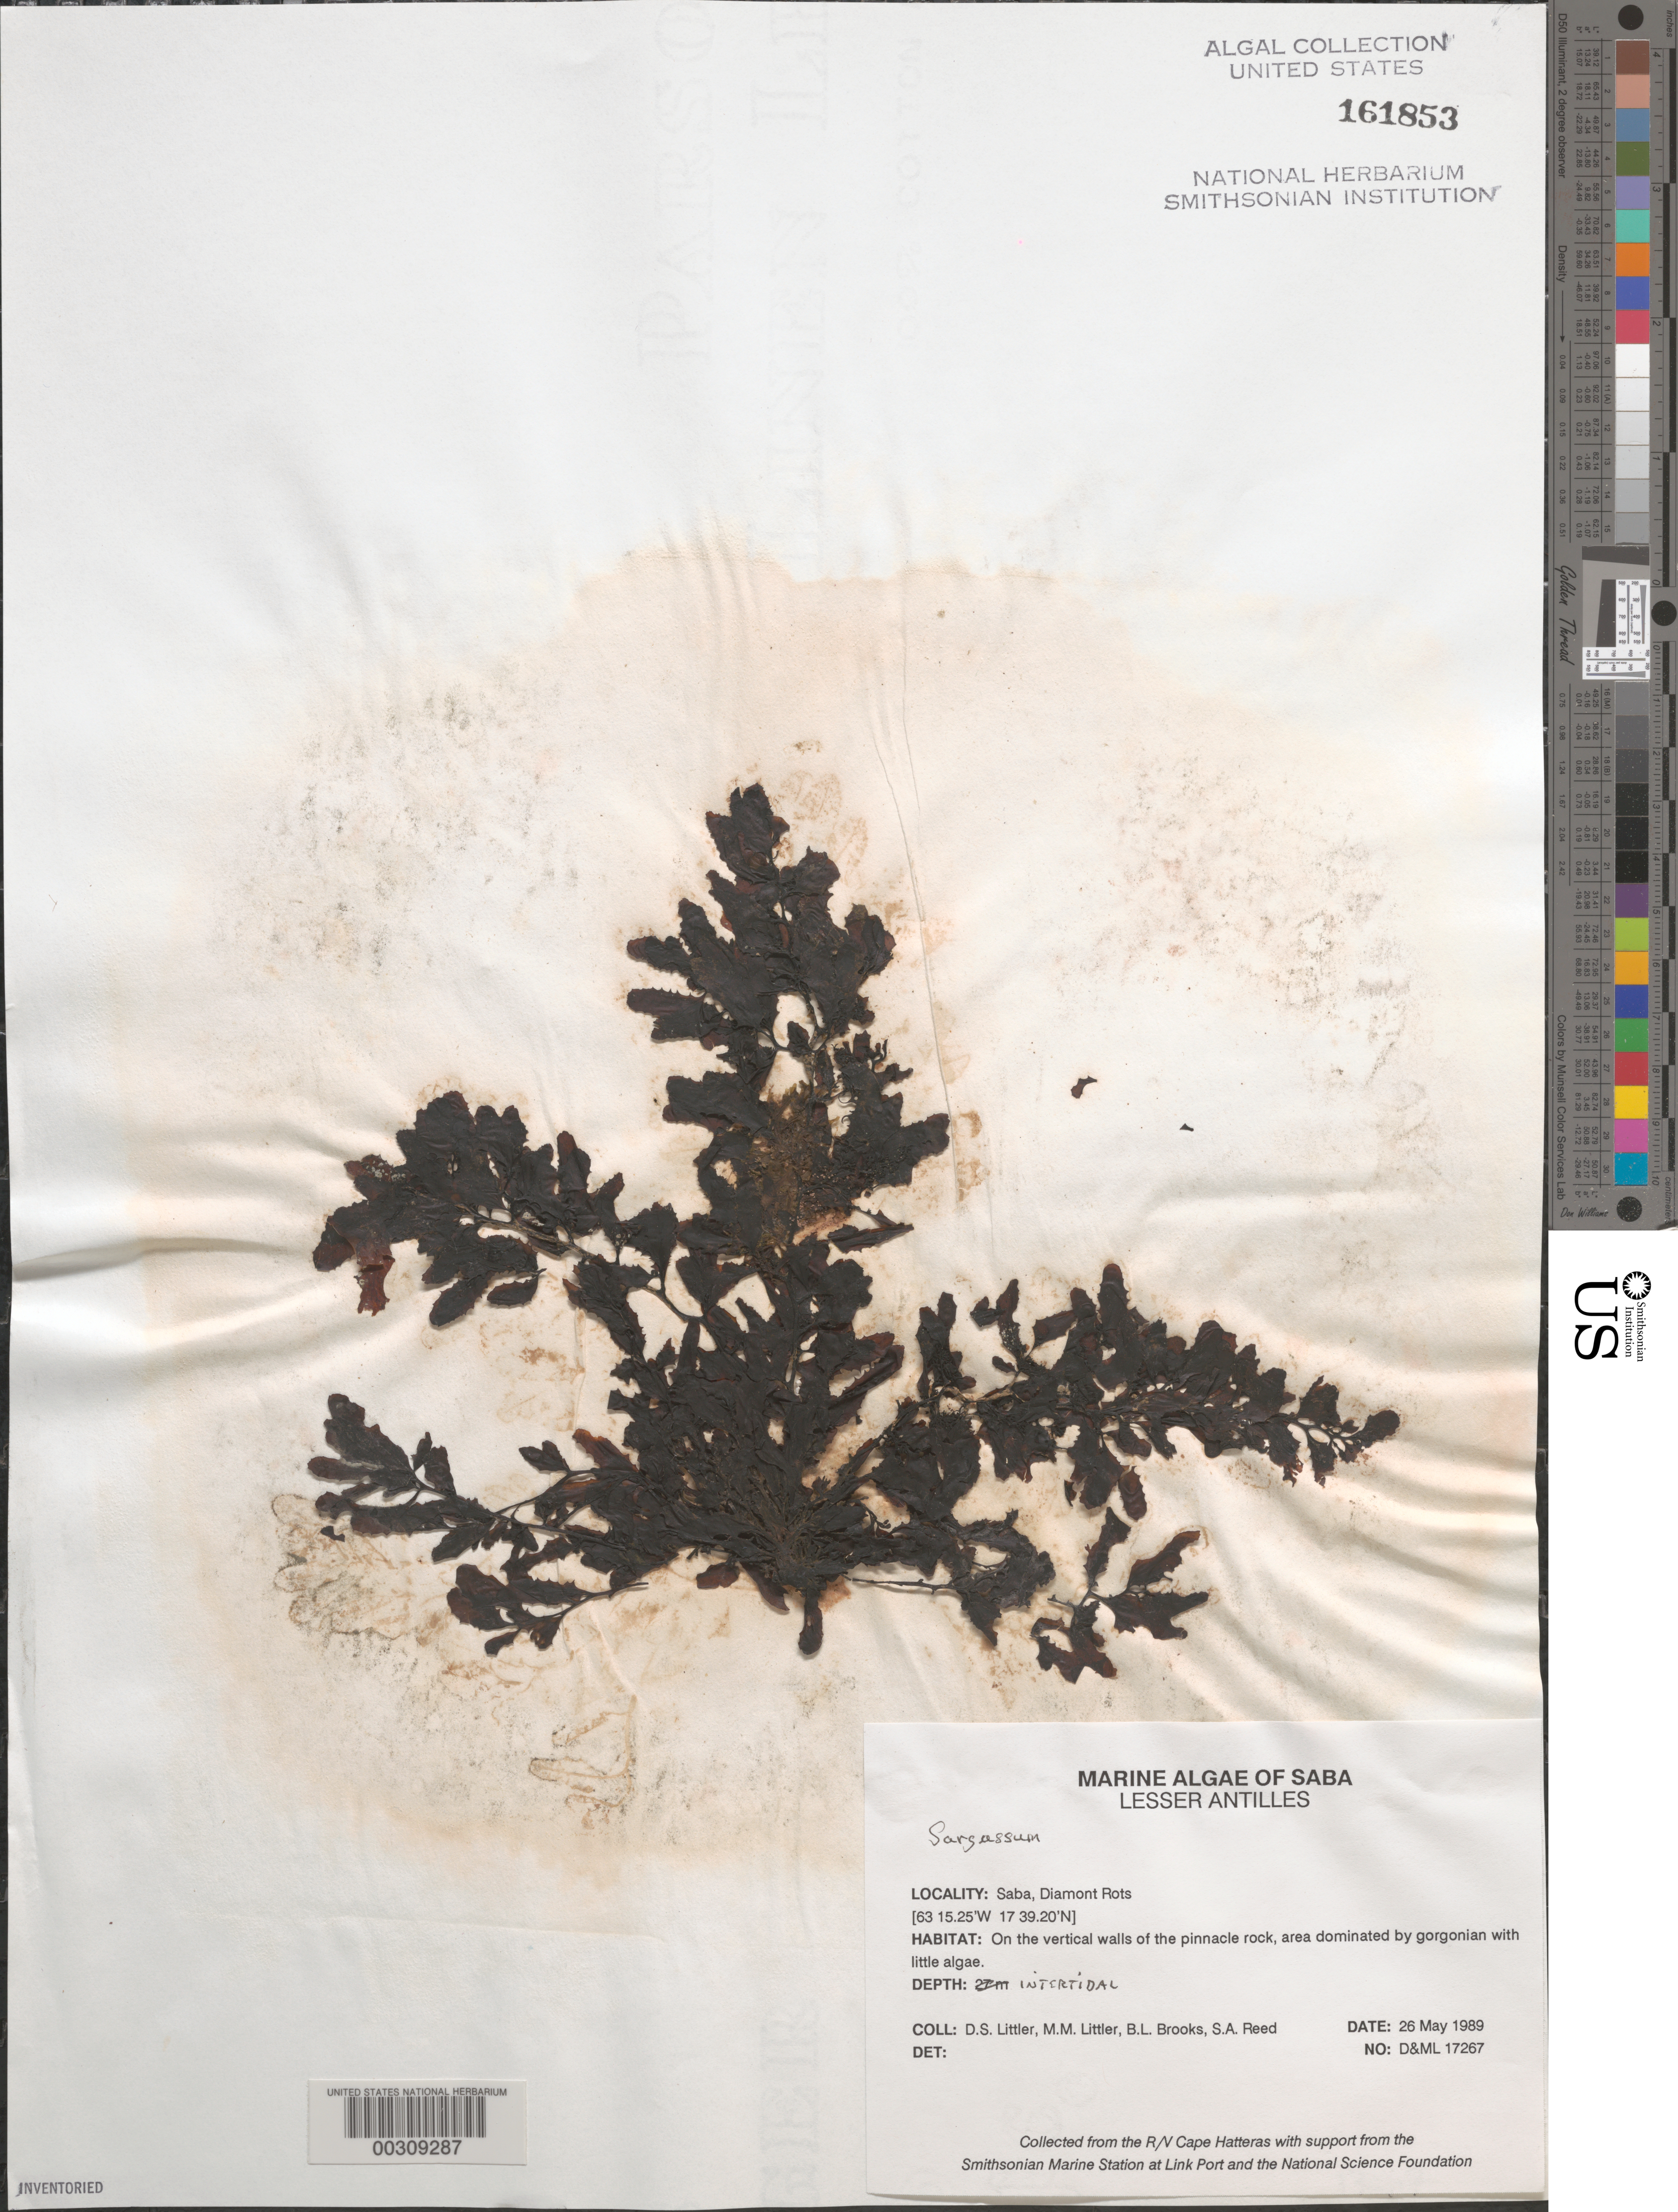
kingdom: Chromista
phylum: Ochrophyta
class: Phaeophyceae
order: Fucales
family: Sargassaceae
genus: Sargassum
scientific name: Sargassum sp.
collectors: D. S. Littler, M. M. Littler, B. Brooks & S. Reed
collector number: D&ML 17267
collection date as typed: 26 May 1989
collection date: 1989-05-26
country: Netherlands Antilles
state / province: ABC Islands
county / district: Saba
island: Saba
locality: Diamond Rock (Diamont Rots)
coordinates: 17 39.20' N, 63 15.25' W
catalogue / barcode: US 161853